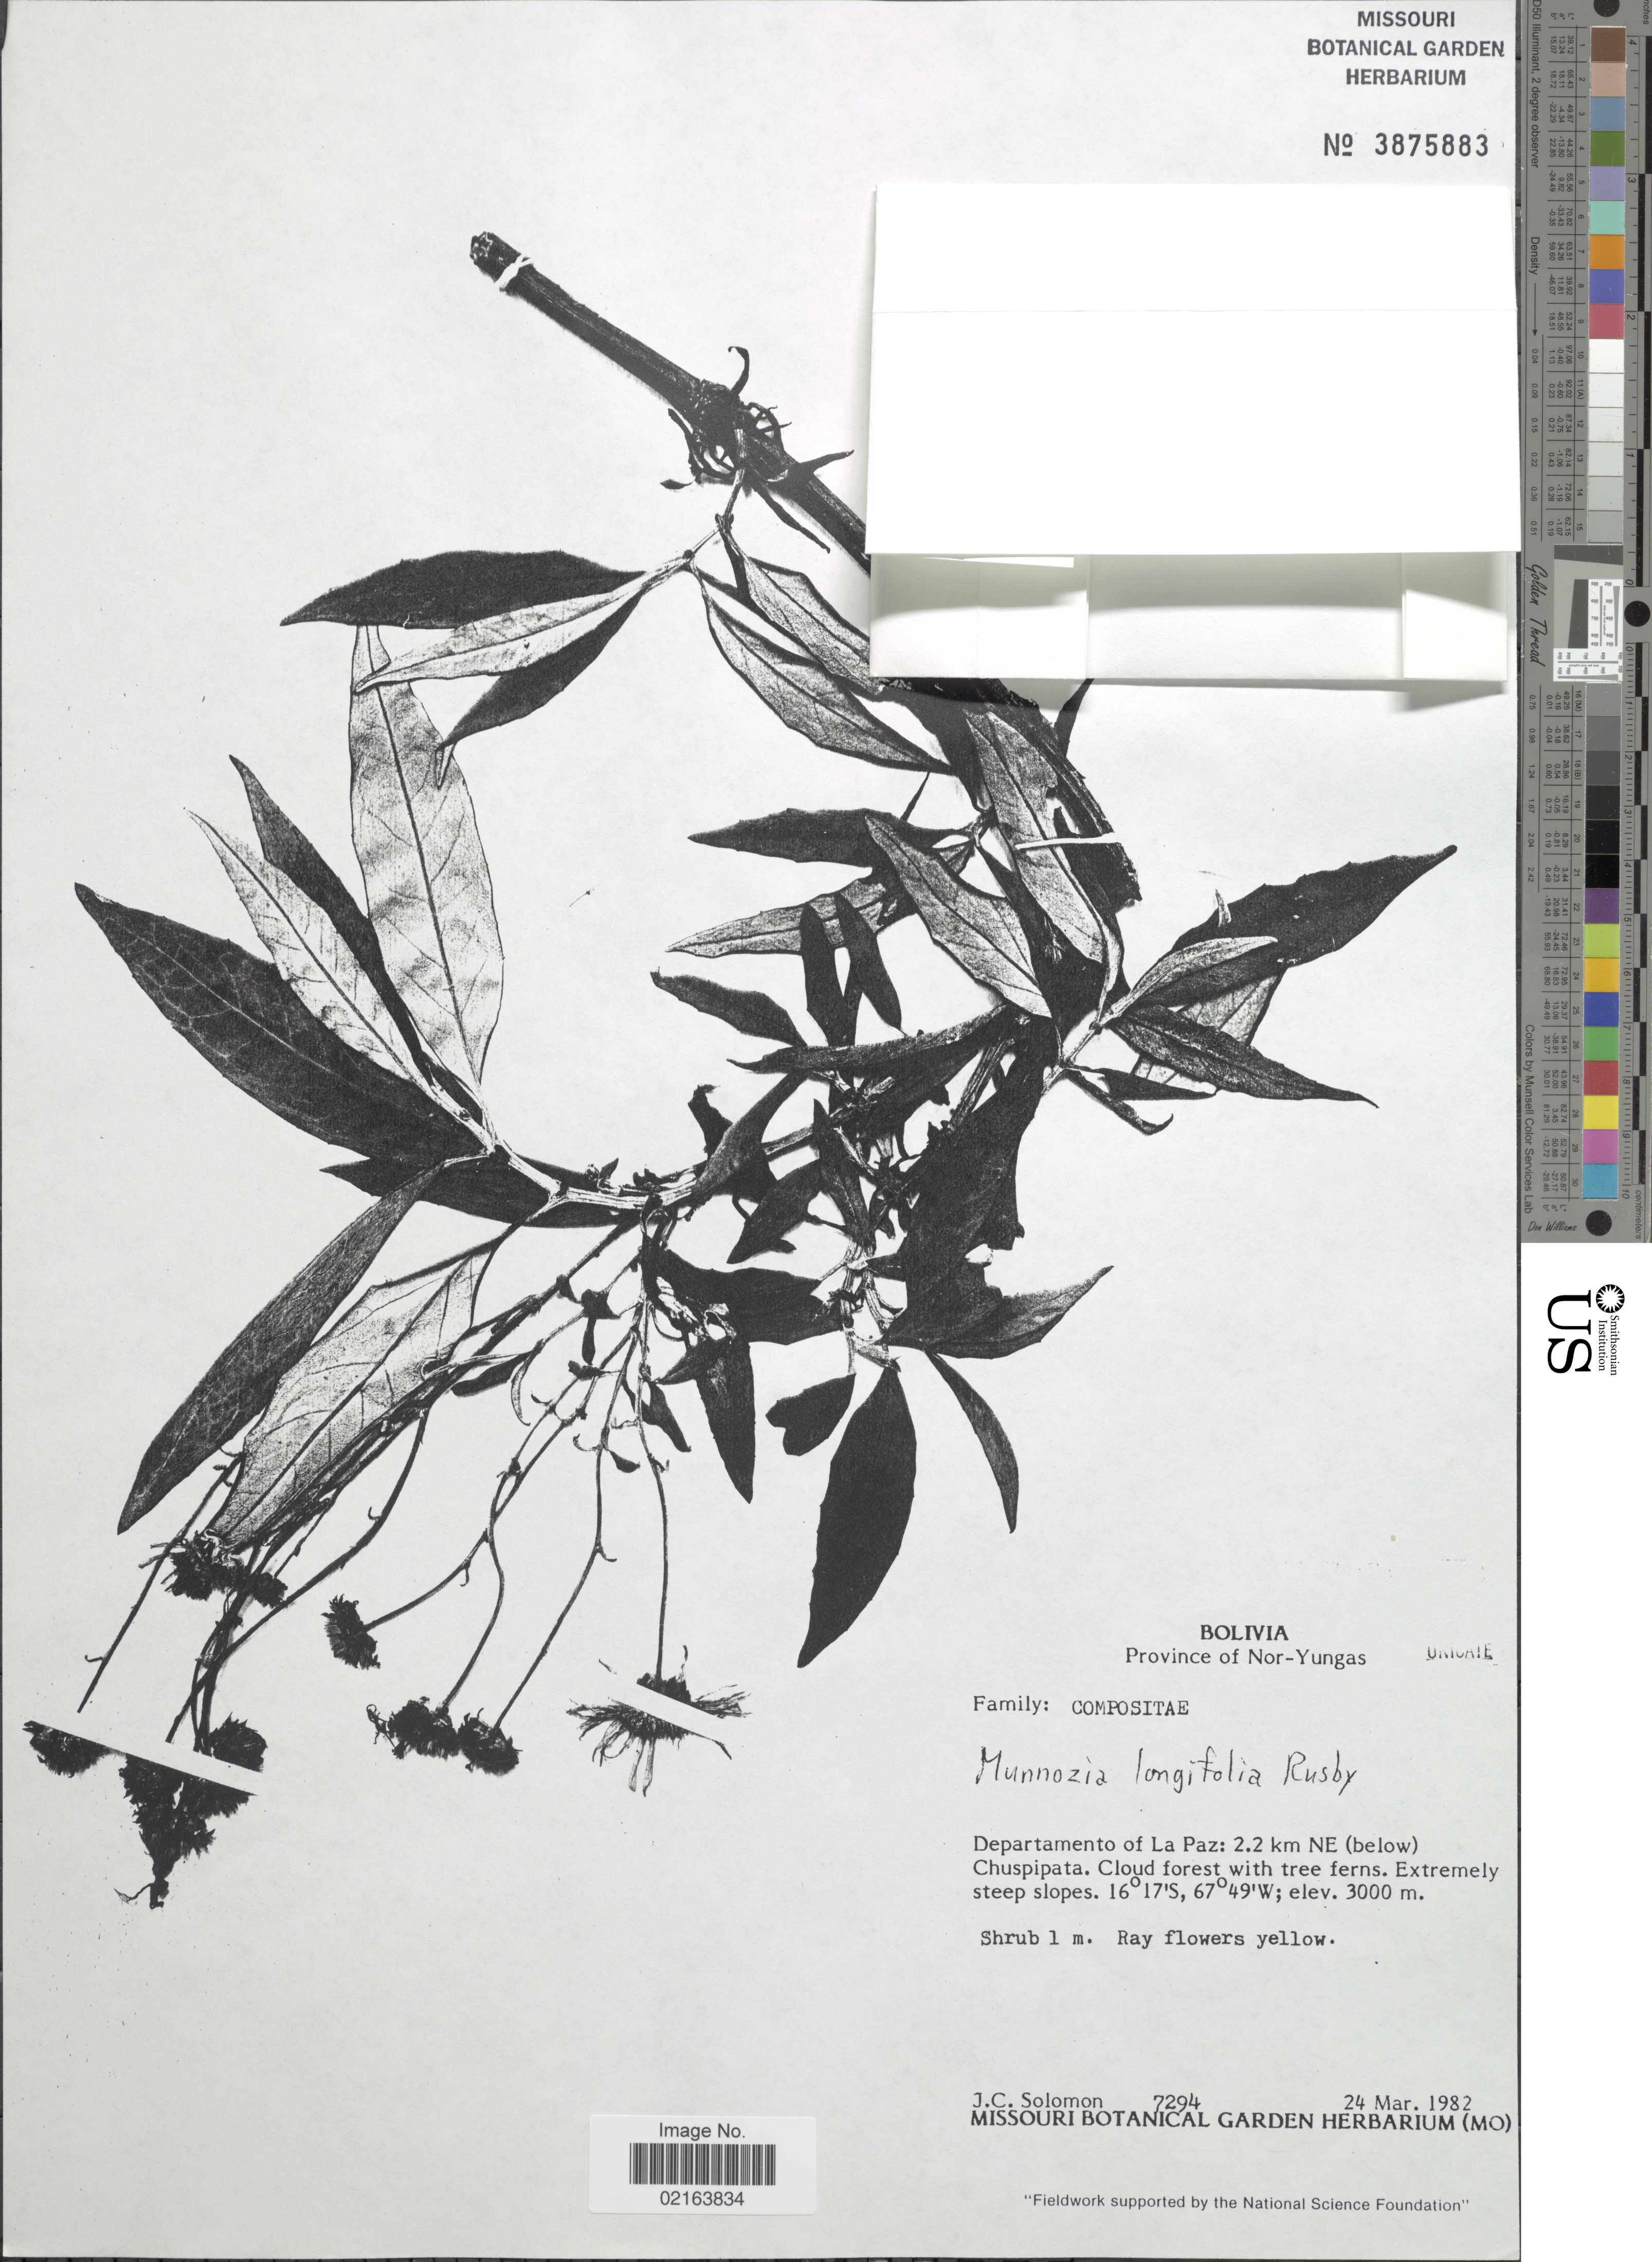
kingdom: Plantae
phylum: Tracheophyta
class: Magnoliopsida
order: Asterales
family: Asteraceae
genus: Munnozia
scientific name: Munnozia longifolia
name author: Rusby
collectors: J. C. Solomon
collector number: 7294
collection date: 1982-03-24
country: Bolivia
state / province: La Paz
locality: Province of Nor-Yungas, Departamento of La Paz: 2.2 km NE (below) Chuspipata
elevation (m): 3000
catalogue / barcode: US 3875883